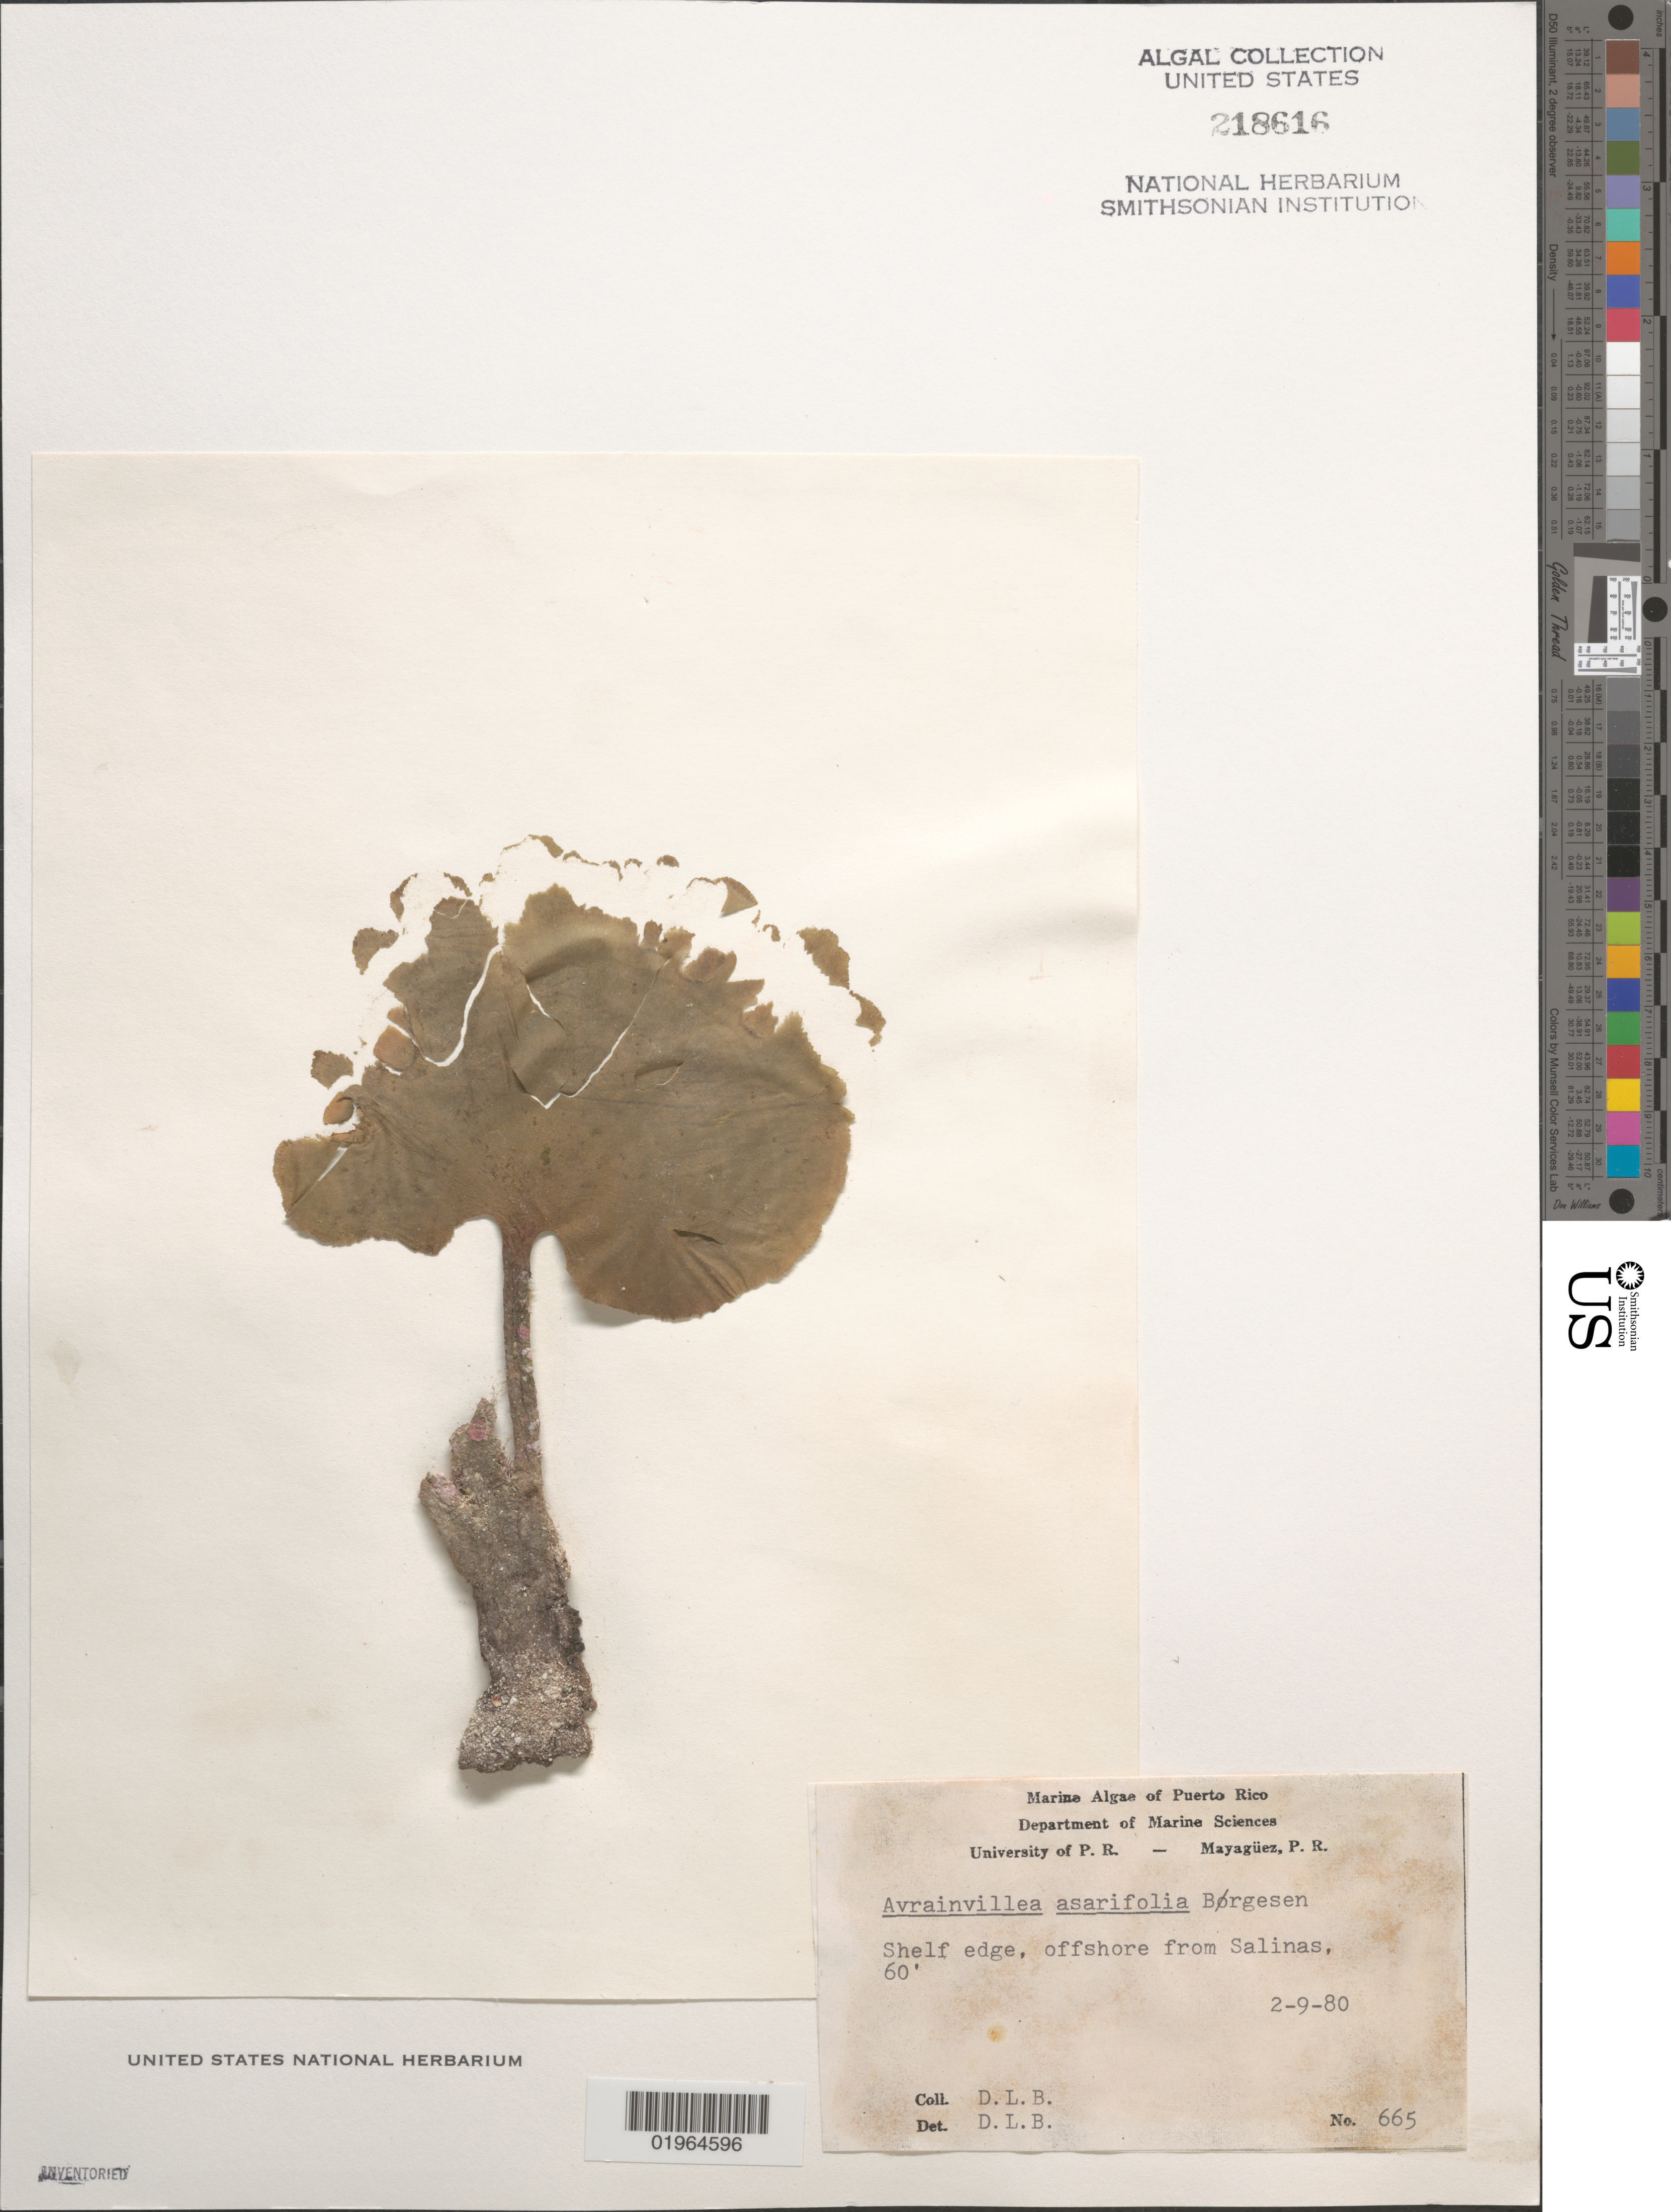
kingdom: Plantae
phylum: Chlorophyta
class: Ulvophyceae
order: Bryopsidales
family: Dichotomosiphonaceae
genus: Avrainvillea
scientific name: Avrainvillea asarifolia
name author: Børgesen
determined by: Ballantine, D. L.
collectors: D.L. Ballantine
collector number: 665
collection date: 1980-02-09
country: Puerto Rico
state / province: Salinas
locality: Shelf edge, offshore from Salinas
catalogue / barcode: US 218616